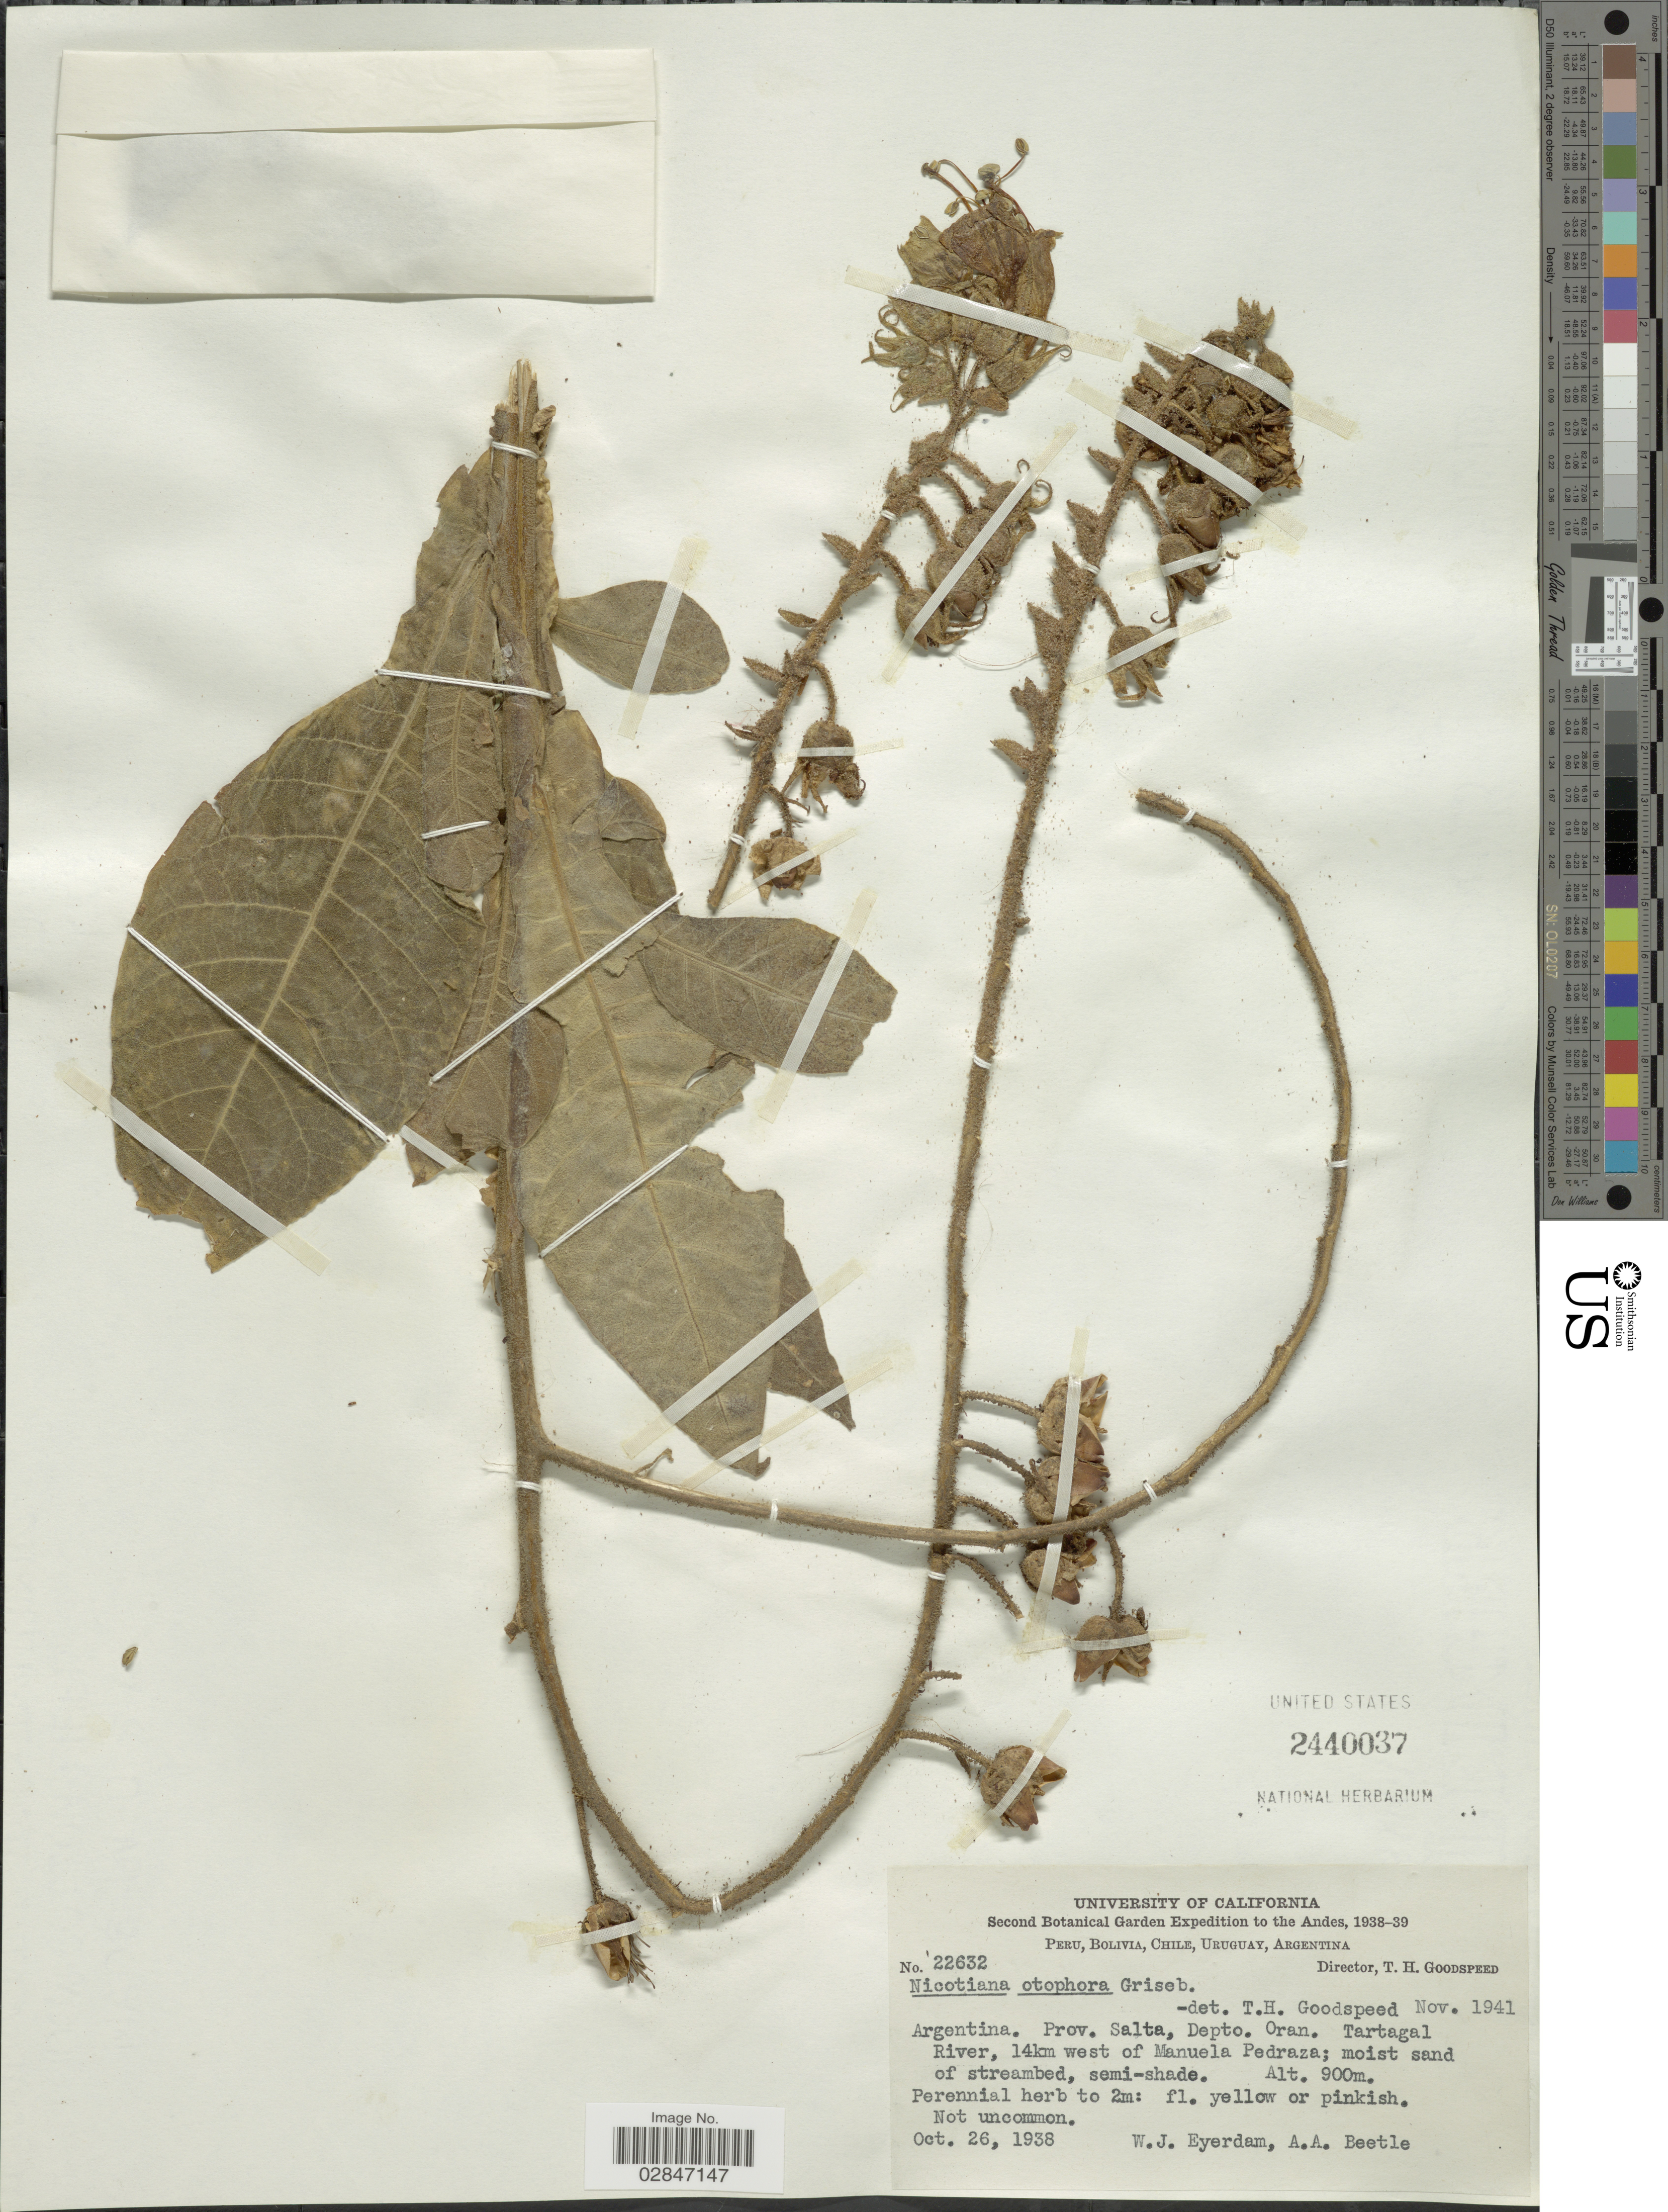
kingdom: Plantae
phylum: Tracheophyta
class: Magnoliopsida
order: Solanales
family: Solanaceae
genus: Nicotiana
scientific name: Nicotiana otophora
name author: Griseb.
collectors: W. J. Eyerdam & A. A. Beetle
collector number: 22632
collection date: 1938-10-26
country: Argentina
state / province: Salta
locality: The Andes, Prov. Salta, Depto. Oran, Tartagal River, 14km west of Manuela Pedraza.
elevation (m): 900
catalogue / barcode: US 2440037